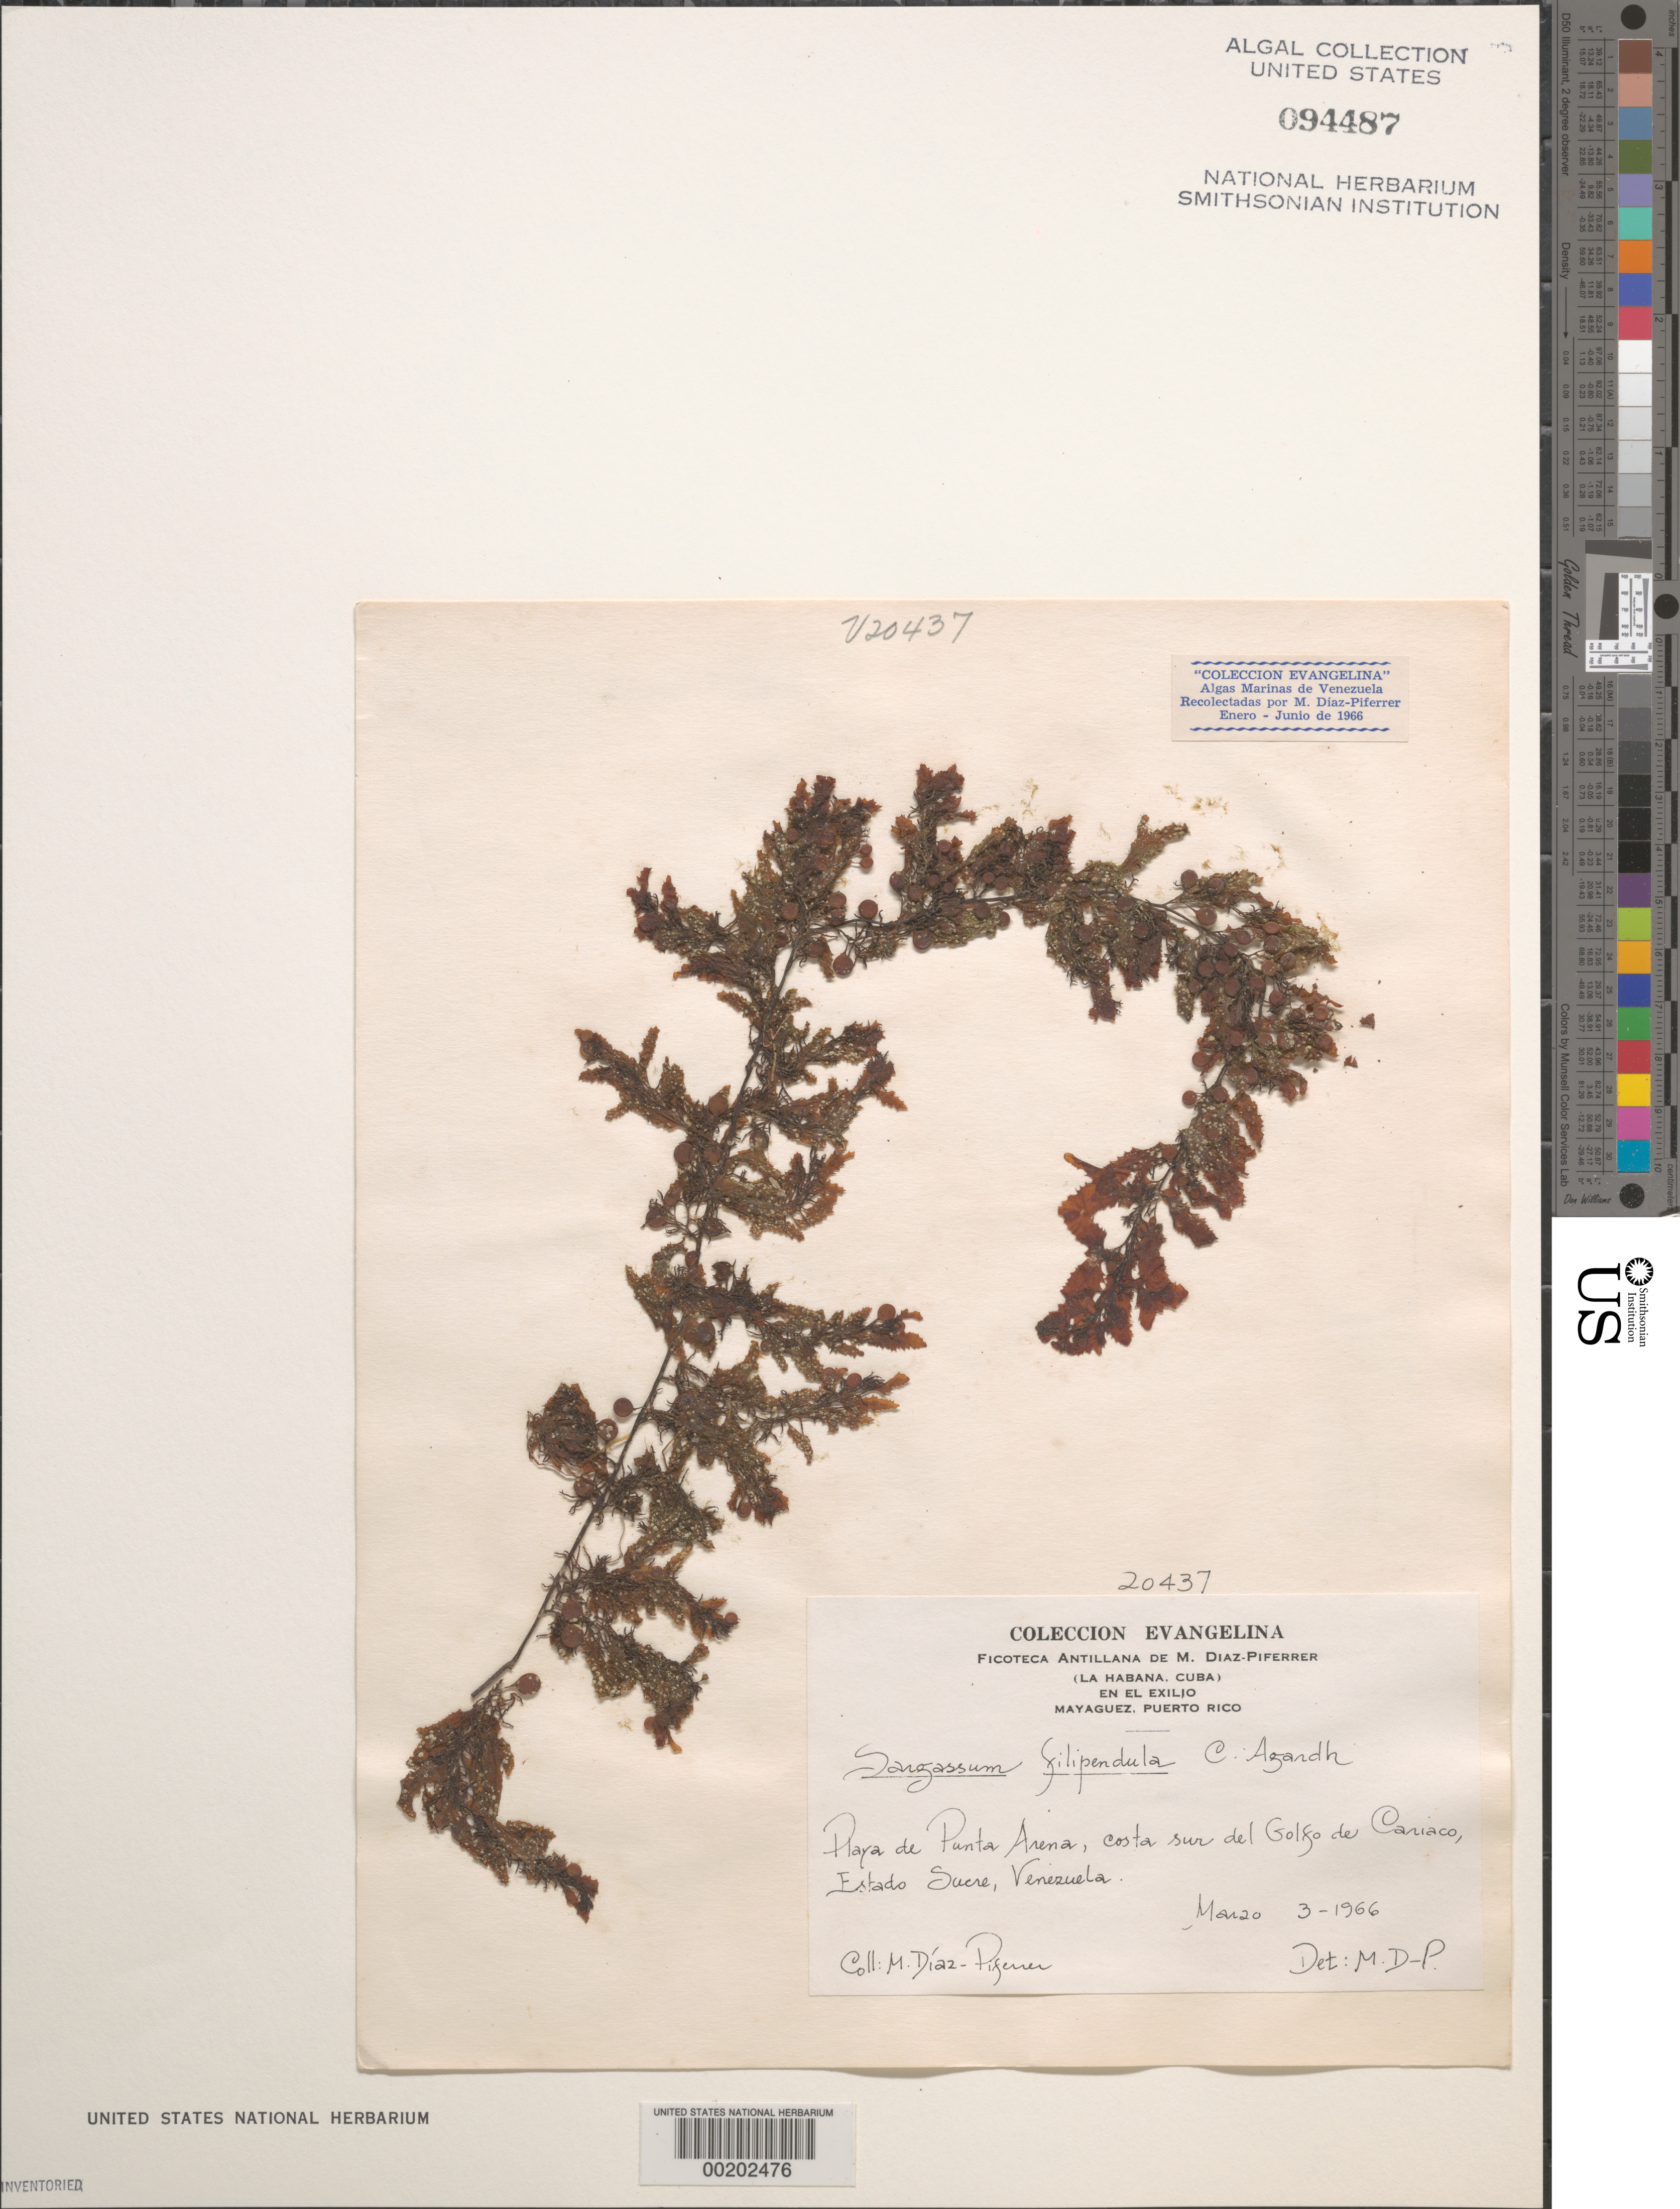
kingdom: Chromista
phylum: Ochrophyta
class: Phaeophyceae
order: Fucales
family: Sargassaceae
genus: Sargassum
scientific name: Sargassum filipendula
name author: C. Agardh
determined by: Diaz-Piferrer, M.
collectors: M. Diaz-Piferrer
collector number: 20437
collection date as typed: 03 Mar 1966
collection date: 1966-03-03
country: Venezuela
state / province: Sucre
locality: Playa de Punta Arena, Golfo de Cariaco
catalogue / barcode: US 94487